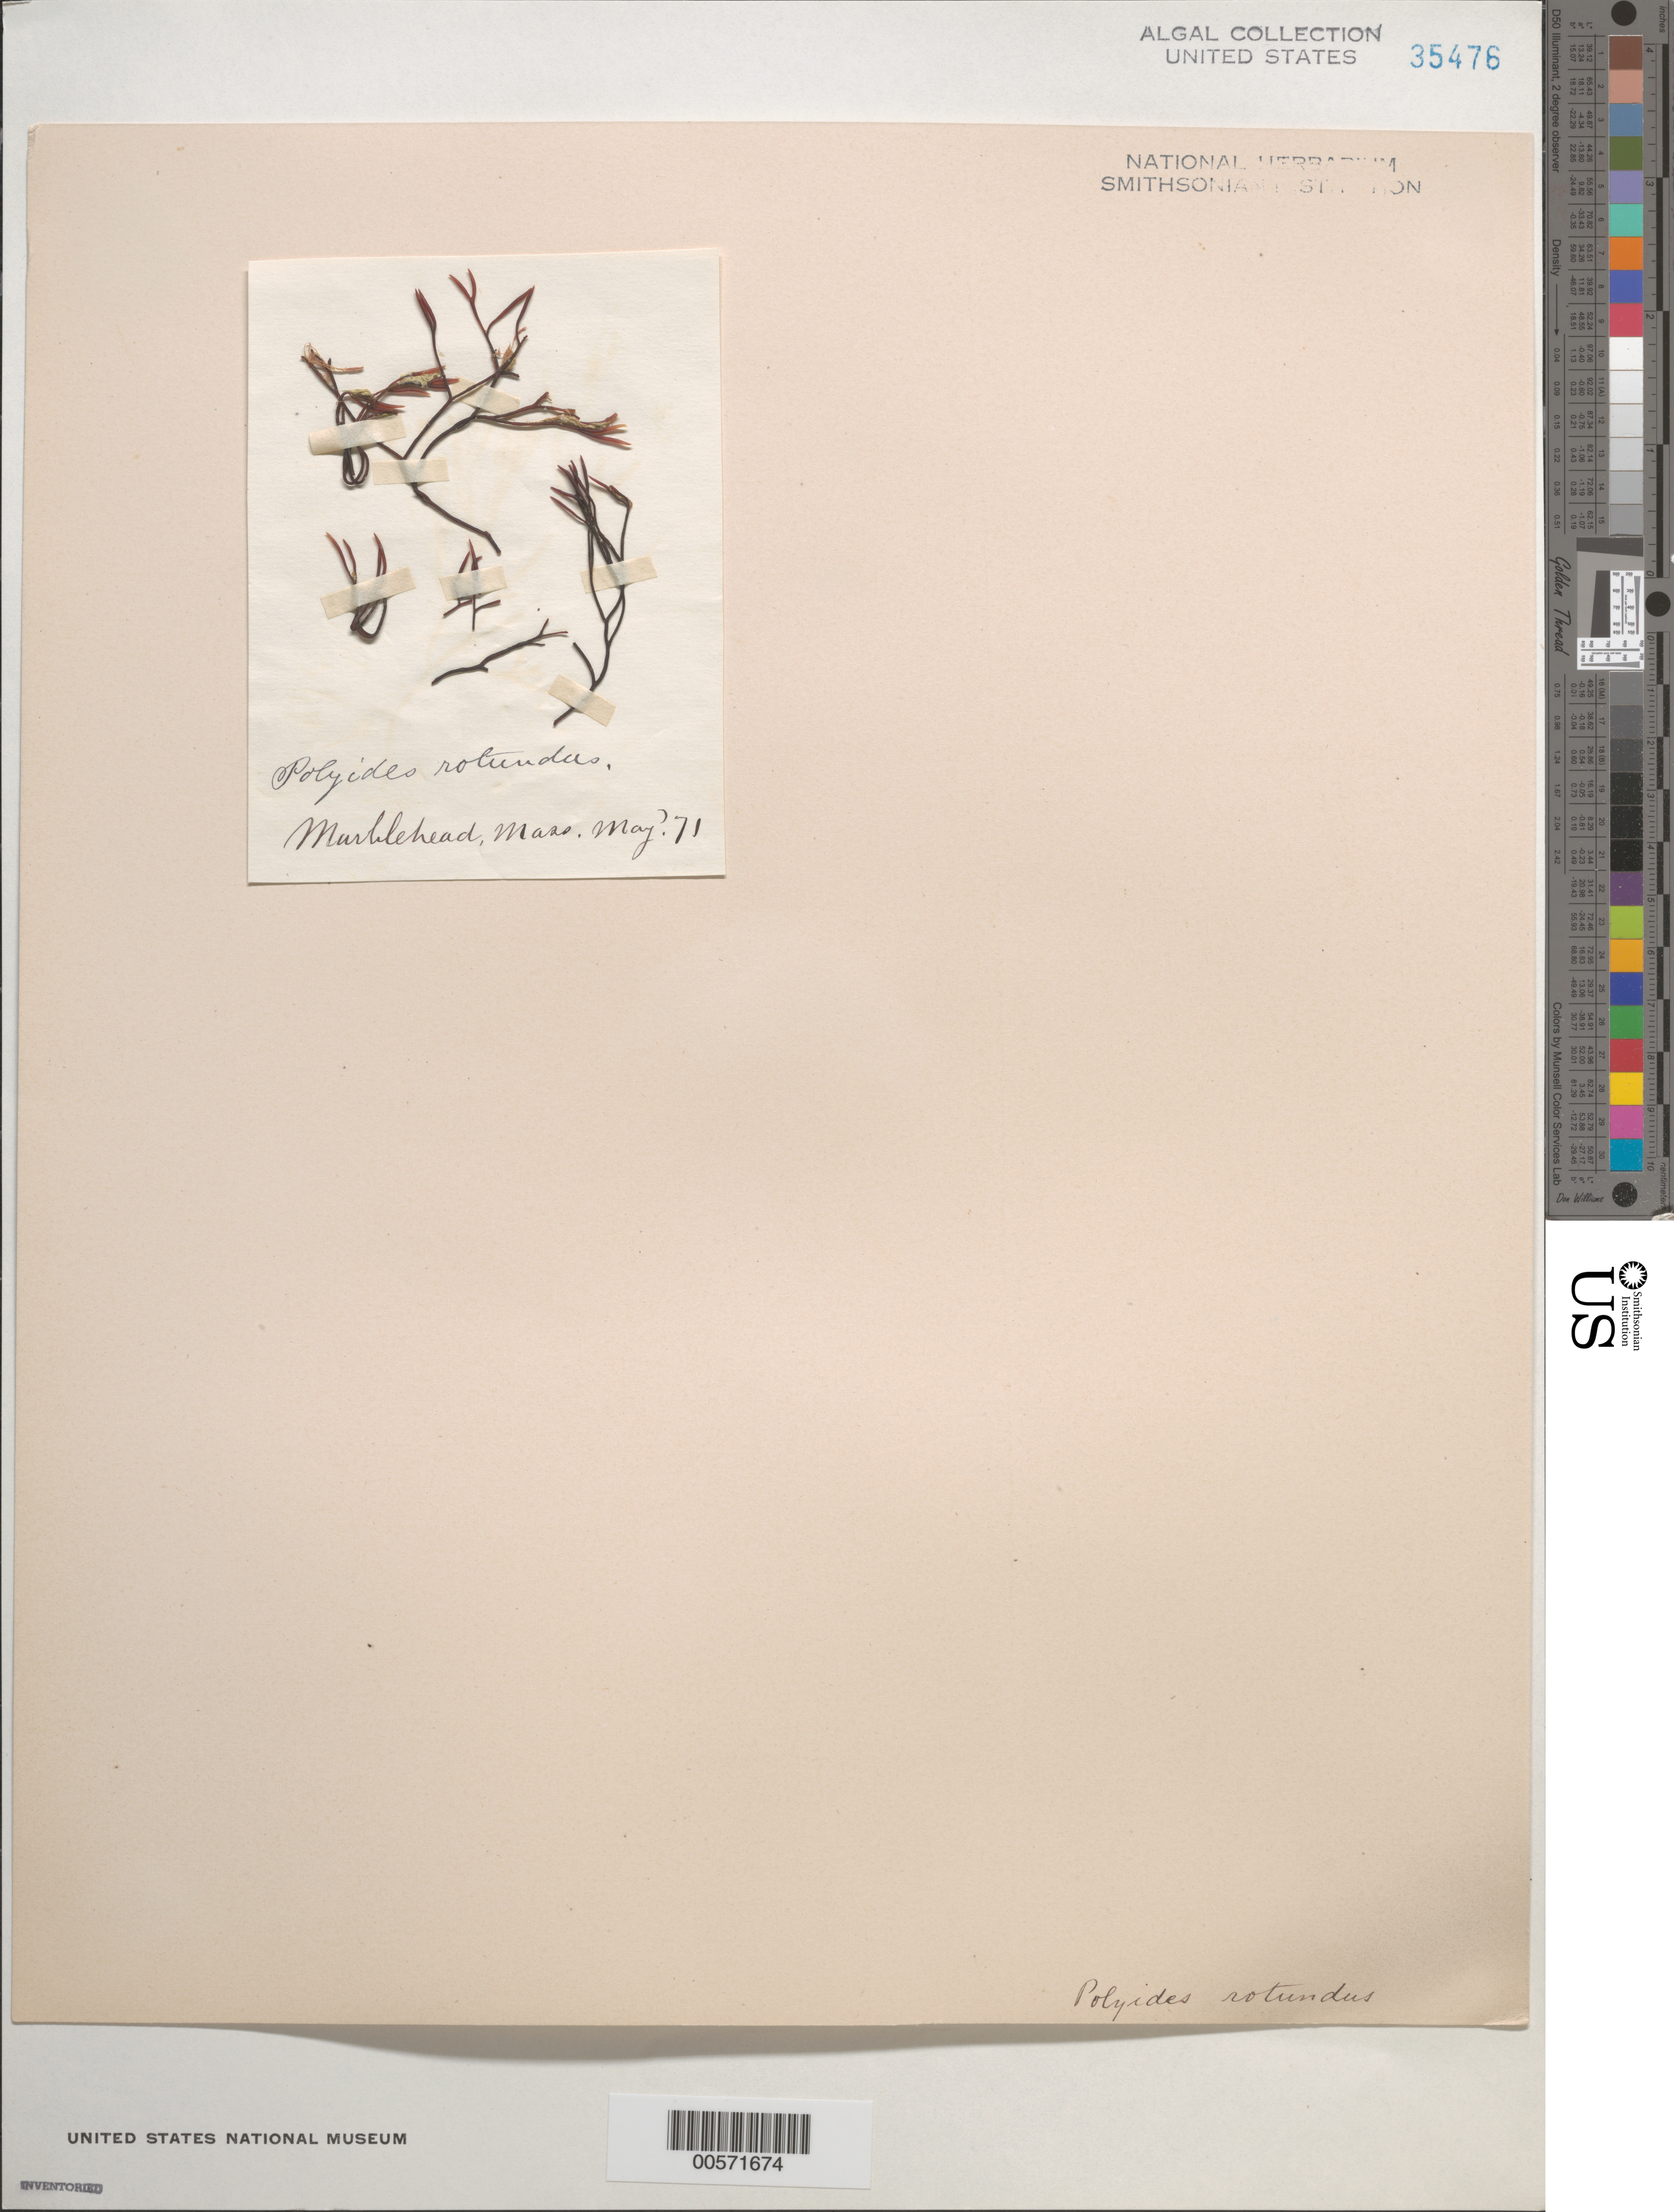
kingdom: Plantae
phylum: Rhodophyta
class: Florideophyceae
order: Gigartinales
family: Polyidaceae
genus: Polyides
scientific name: Polyides rotunda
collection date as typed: May 1871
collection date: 1871-05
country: United States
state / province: Massachusetts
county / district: Essex County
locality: Marblehead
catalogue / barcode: US 35476